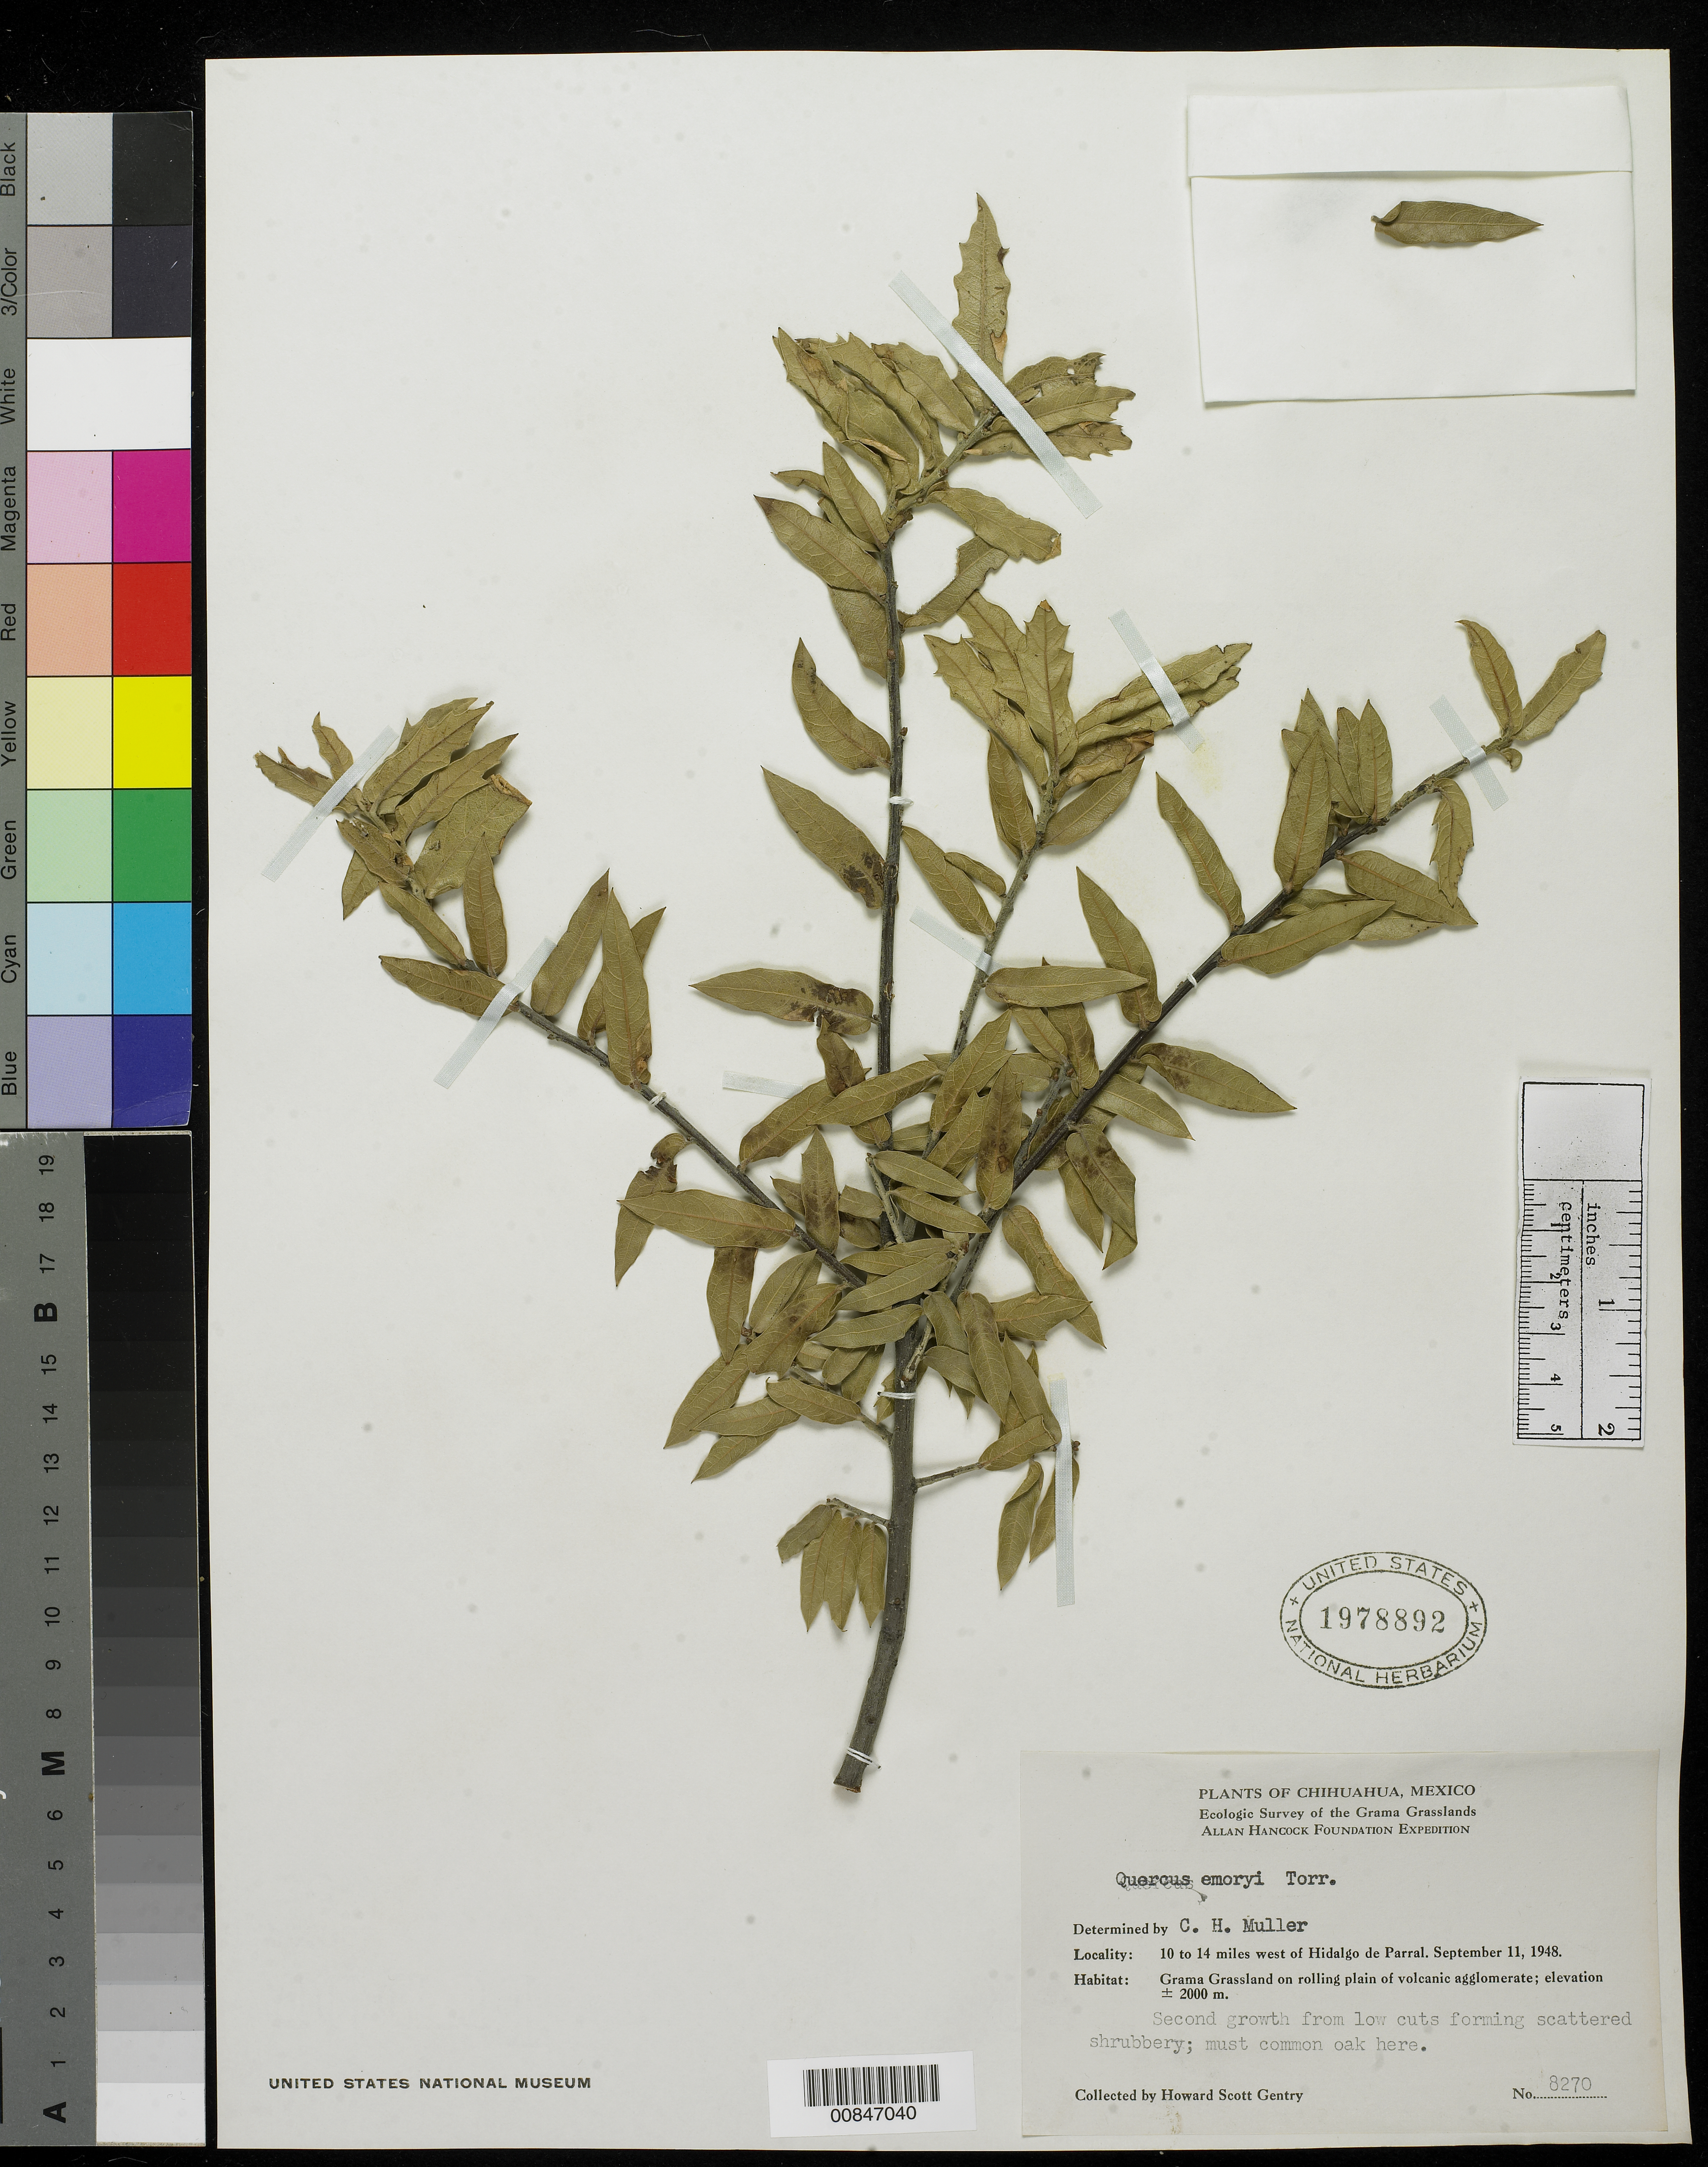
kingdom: Plantae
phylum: Tracheophyta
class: Magnoliopsida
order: Fagales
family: Fagaceae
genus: Quercus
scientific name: Quercus emoryi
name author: Torr. in Emory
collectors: H. S. Gentry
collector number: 8270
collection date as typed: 11 Sep 1948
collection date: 1948-09-11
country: Mexico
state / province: Chihuahua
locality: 10 to 14 miles west of Hidalgo de Parral.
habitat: Grama Grassland on rolling plain of volcanic agglomerate.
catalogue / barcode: US 1978892